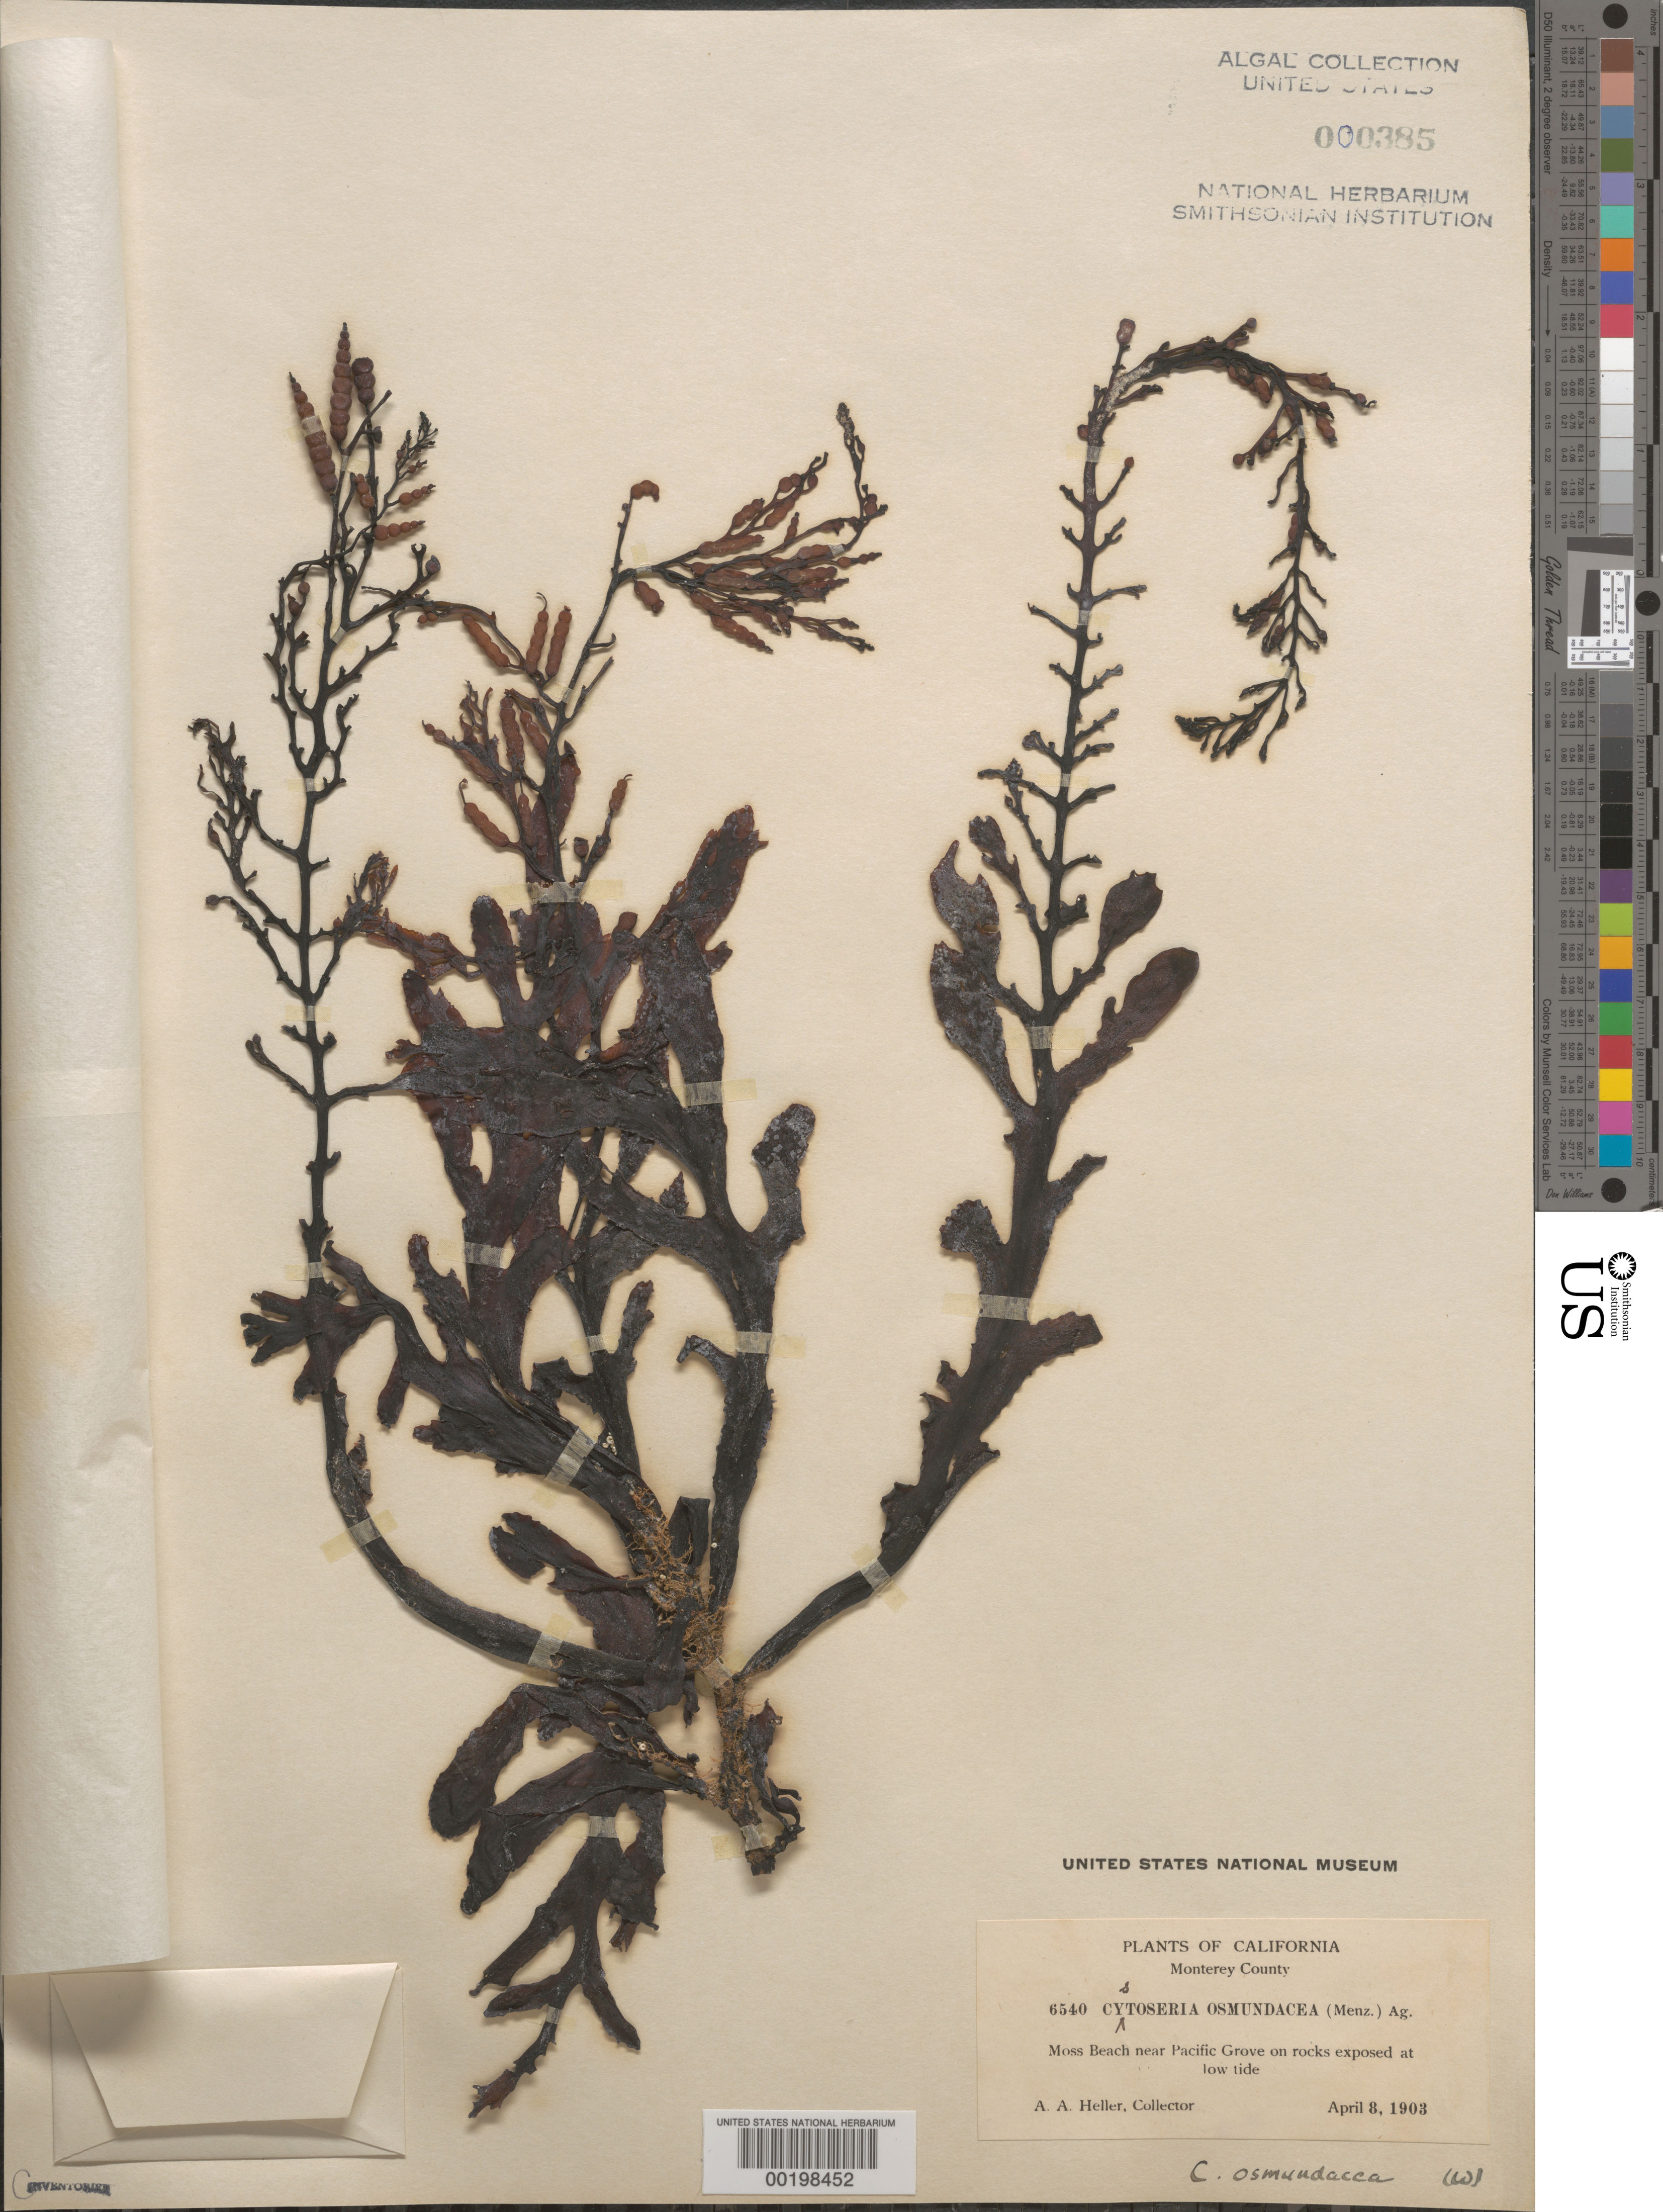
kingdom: Chromista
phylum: Ochrophyta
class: Phaeophyceae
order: Fucales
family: Sargassaceae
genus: Cystoseira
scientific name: Cystoseira osmundacea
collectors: A. A. Heller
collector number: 6540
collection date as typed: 08 Apr 1903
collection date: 1903-04-08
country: United States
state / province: California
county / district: Monterey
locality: Moss Beach near Pacific Grove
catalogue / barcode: US 385